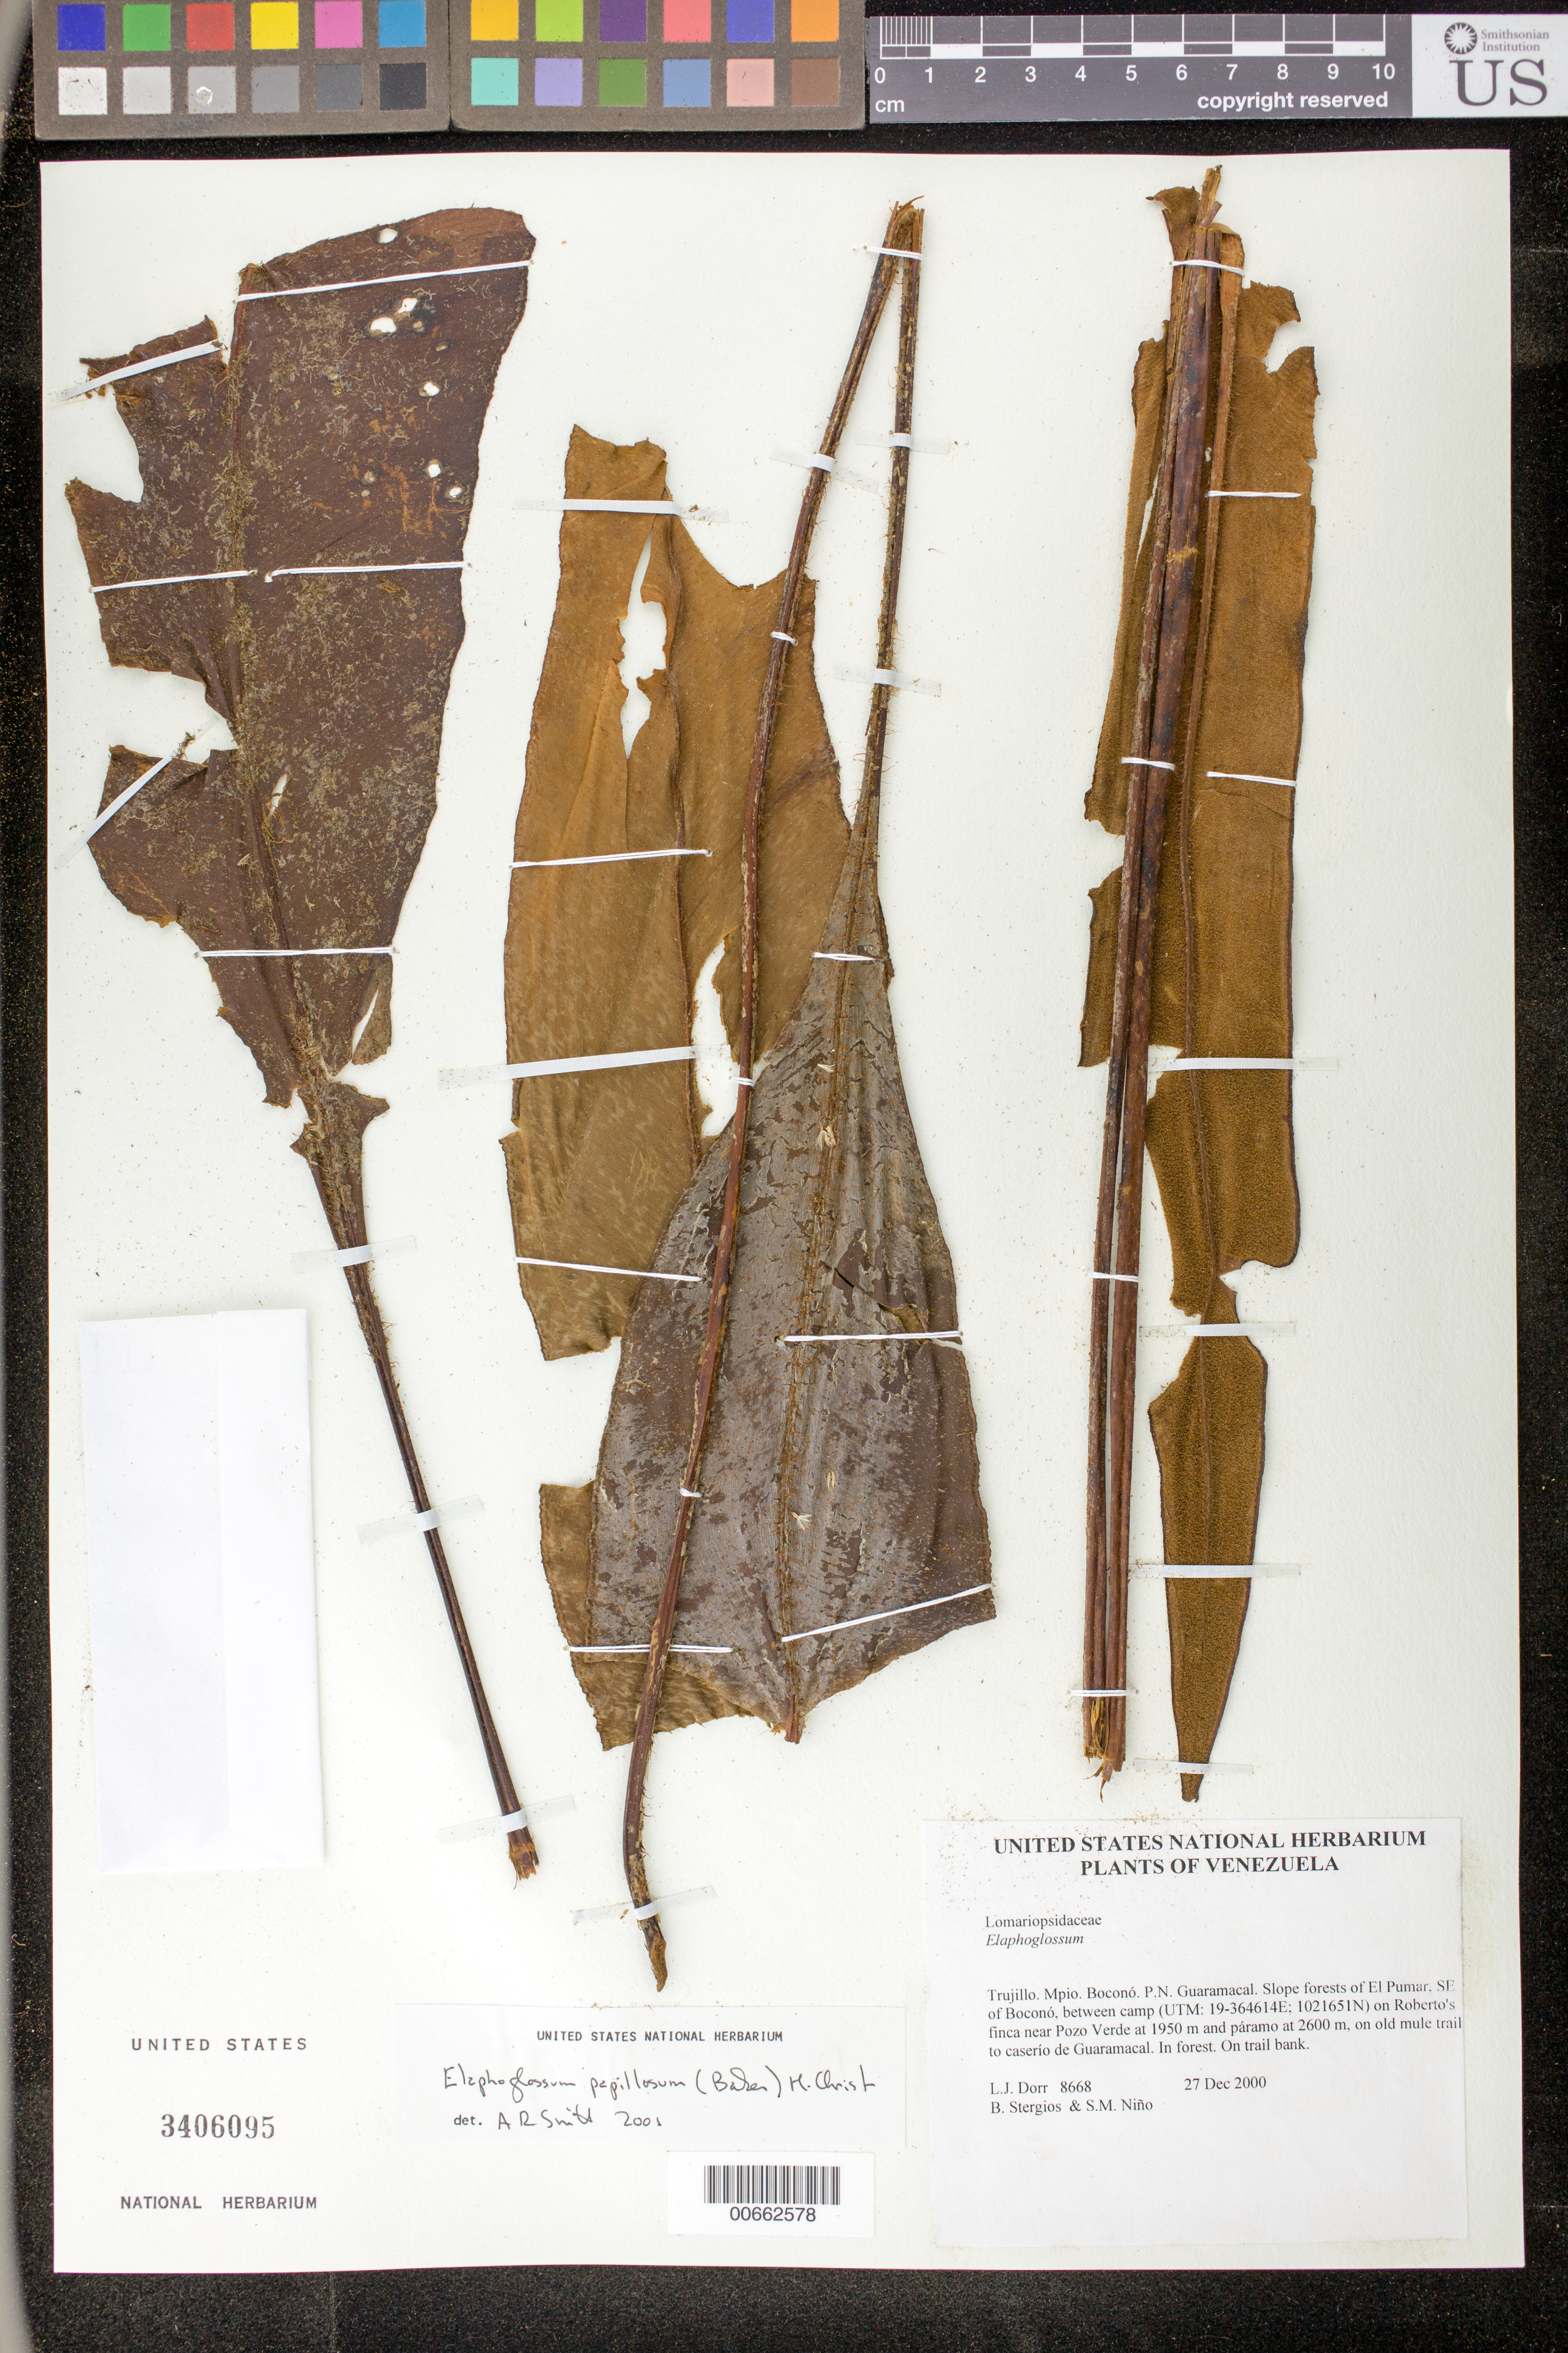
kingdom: Plantae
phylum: Tracheophyta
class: Polypodiopsida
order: Polypodiales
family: Dryopteridaceae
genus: Elaphoglossum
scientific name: Elaphoglossum papillosum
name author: (Baker) Christ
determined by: Smith, Alan R., (UC)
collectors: L. J. Dorr, B. G. Stergios & S. M. Niño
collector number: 8668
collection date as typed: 27 Dec 2000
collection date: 2000-12-27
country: Venezuela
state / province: Trujillo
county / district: Boconó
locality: Parque Nacional Guaramacal. El Pumar, SE of Boconó, between camp on Roberto's finca near Pozo Verde at 1950 m and páramo at 2600 m, on old mule trail to caserío de Guaramacal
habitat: In forest. On trail bank.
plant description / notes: PORT, UC, US, VEN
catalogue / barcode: US 3406095